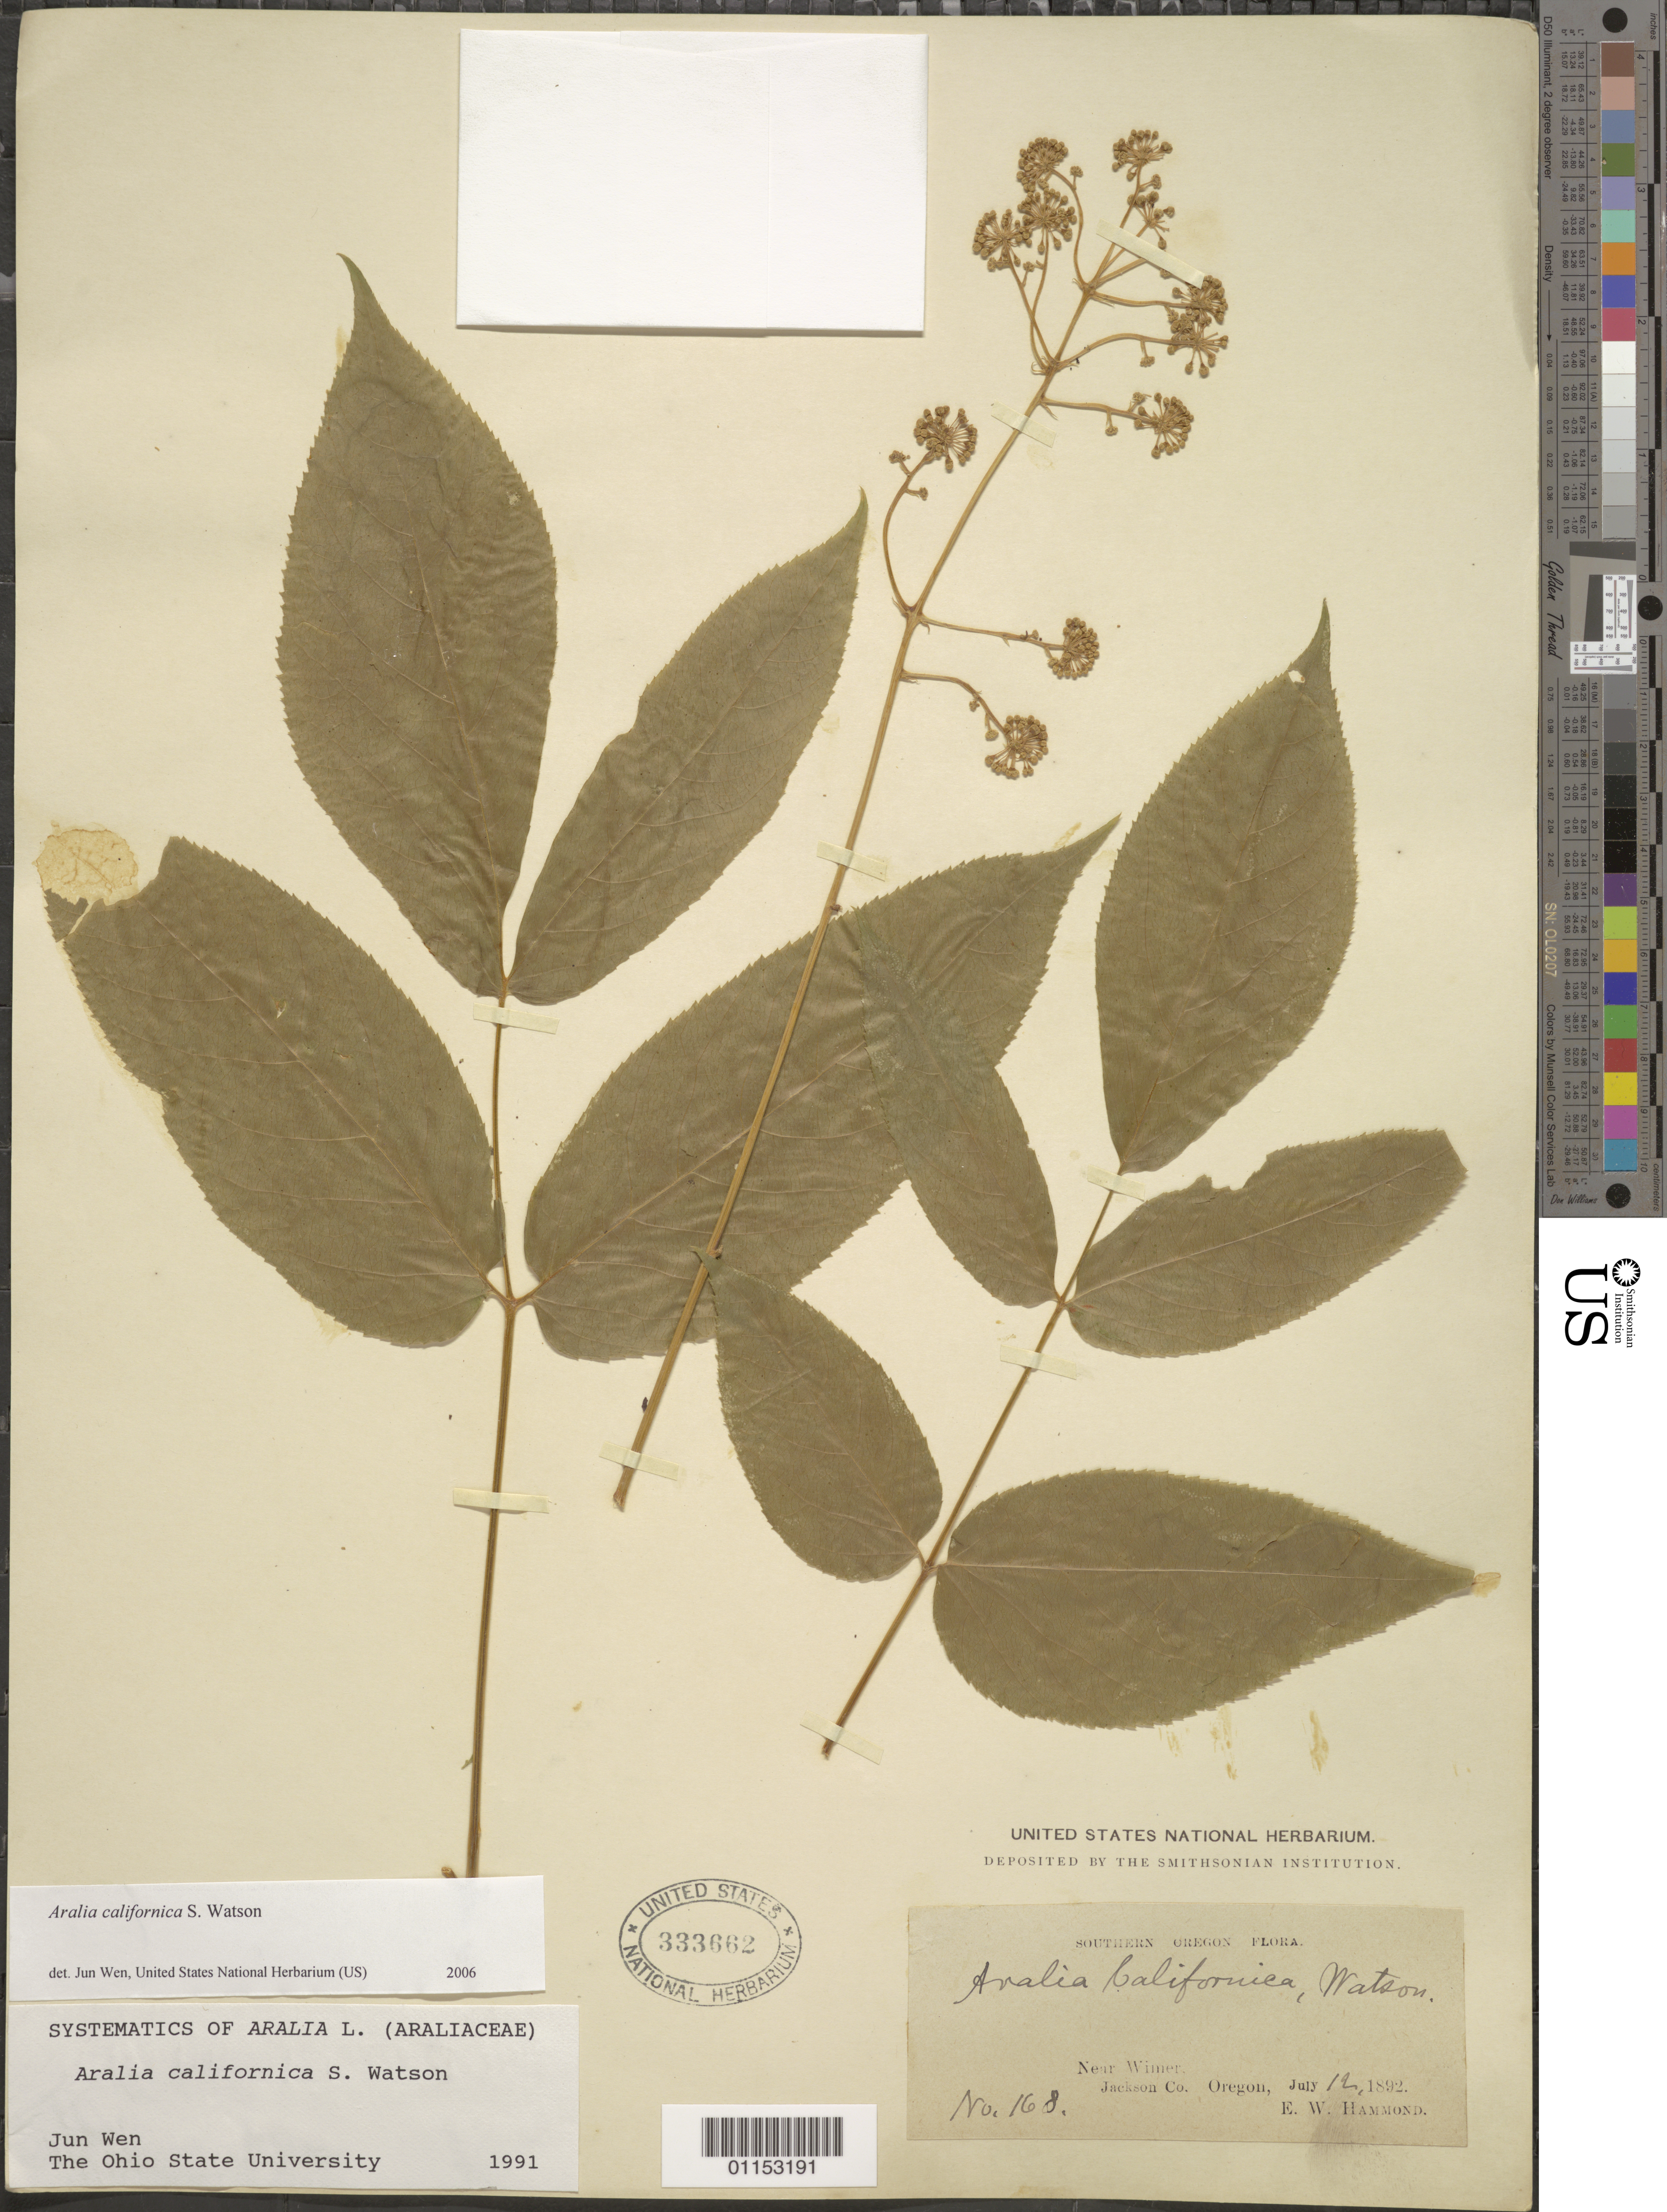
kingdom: Plantae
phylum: Tracheophyta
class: Magnoliopsida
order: Apiales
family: Araliaceae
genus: Aralia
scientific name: Aralia californica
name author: S. Watson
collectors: E. Hammond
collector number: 168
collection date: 1892-07-12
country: United States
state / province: Oregon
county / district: Jackson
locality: Near Wimer.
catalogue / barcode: US 333662